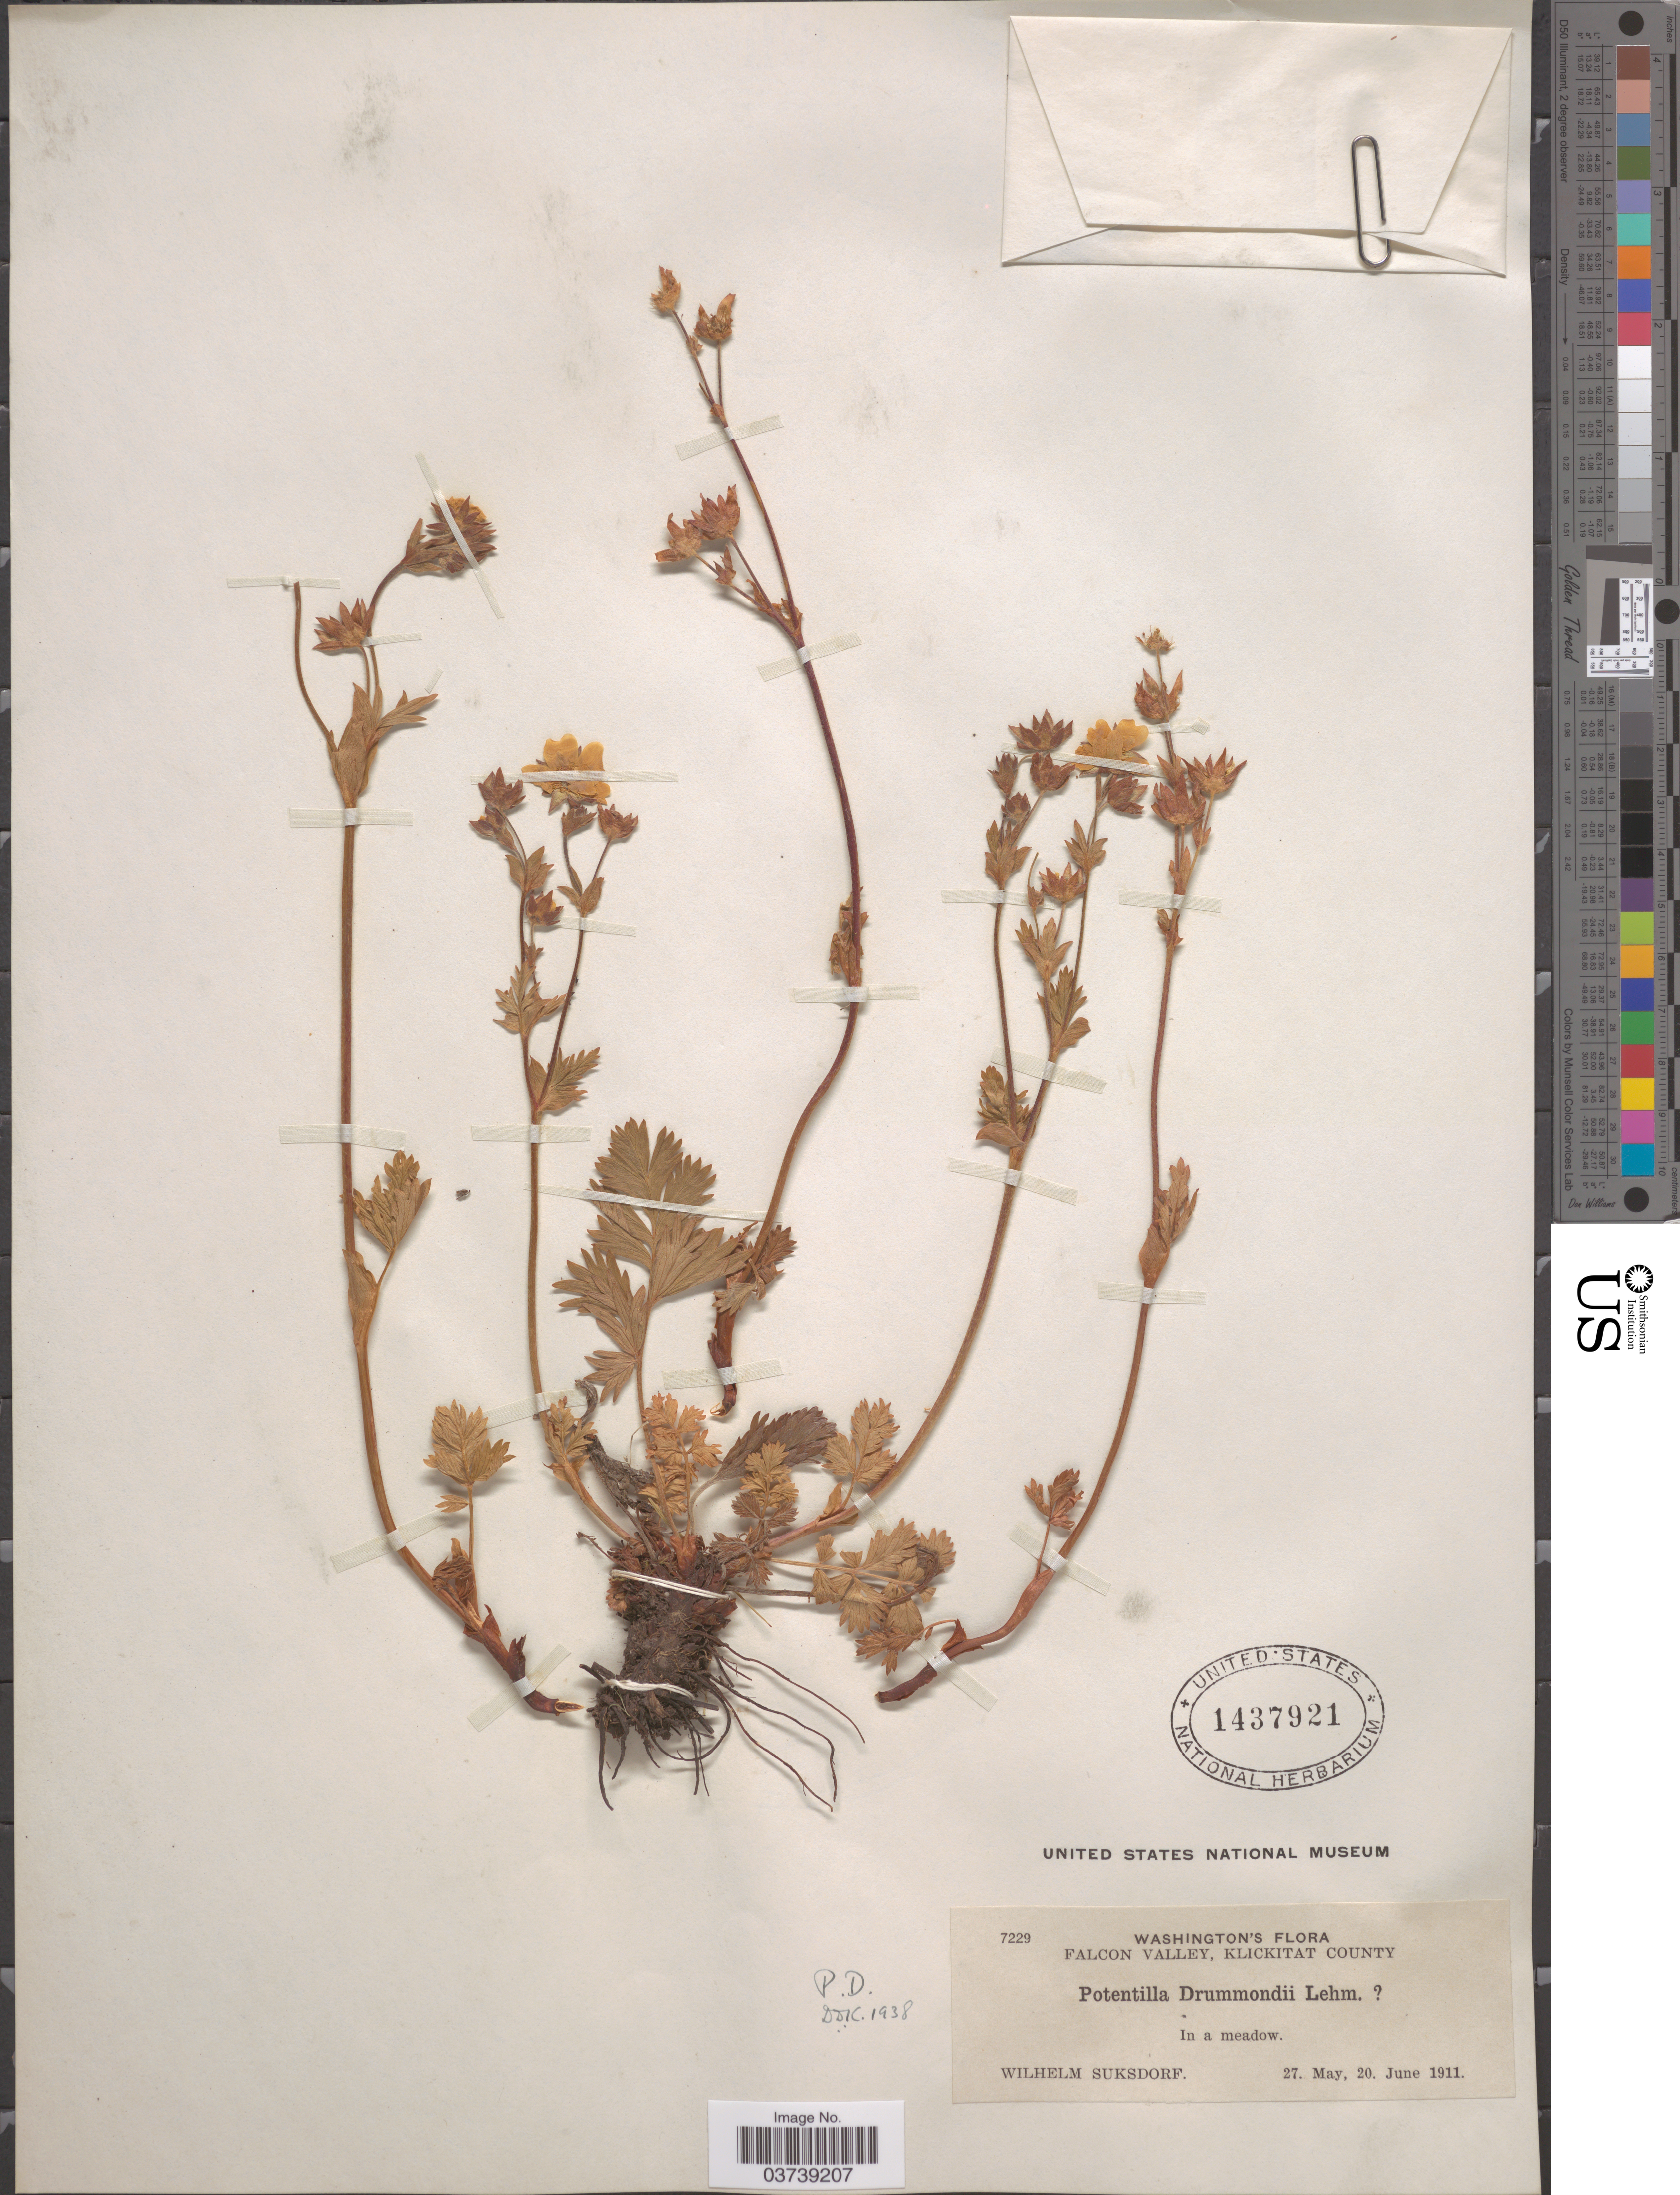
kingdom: Plantae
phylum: Tracheophyta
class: Magnoliopsida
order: Rosales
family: Rosaceae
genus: Potentilla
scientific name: Potentilla drummondii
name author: Lehm.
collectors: W. N. Suksdorf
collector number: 7229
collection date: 1911-05-27/1911-06-20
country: United States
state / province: Washington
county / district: Klickitat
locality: Falcon Valley, Klickitat County.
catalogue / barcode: US 1437921